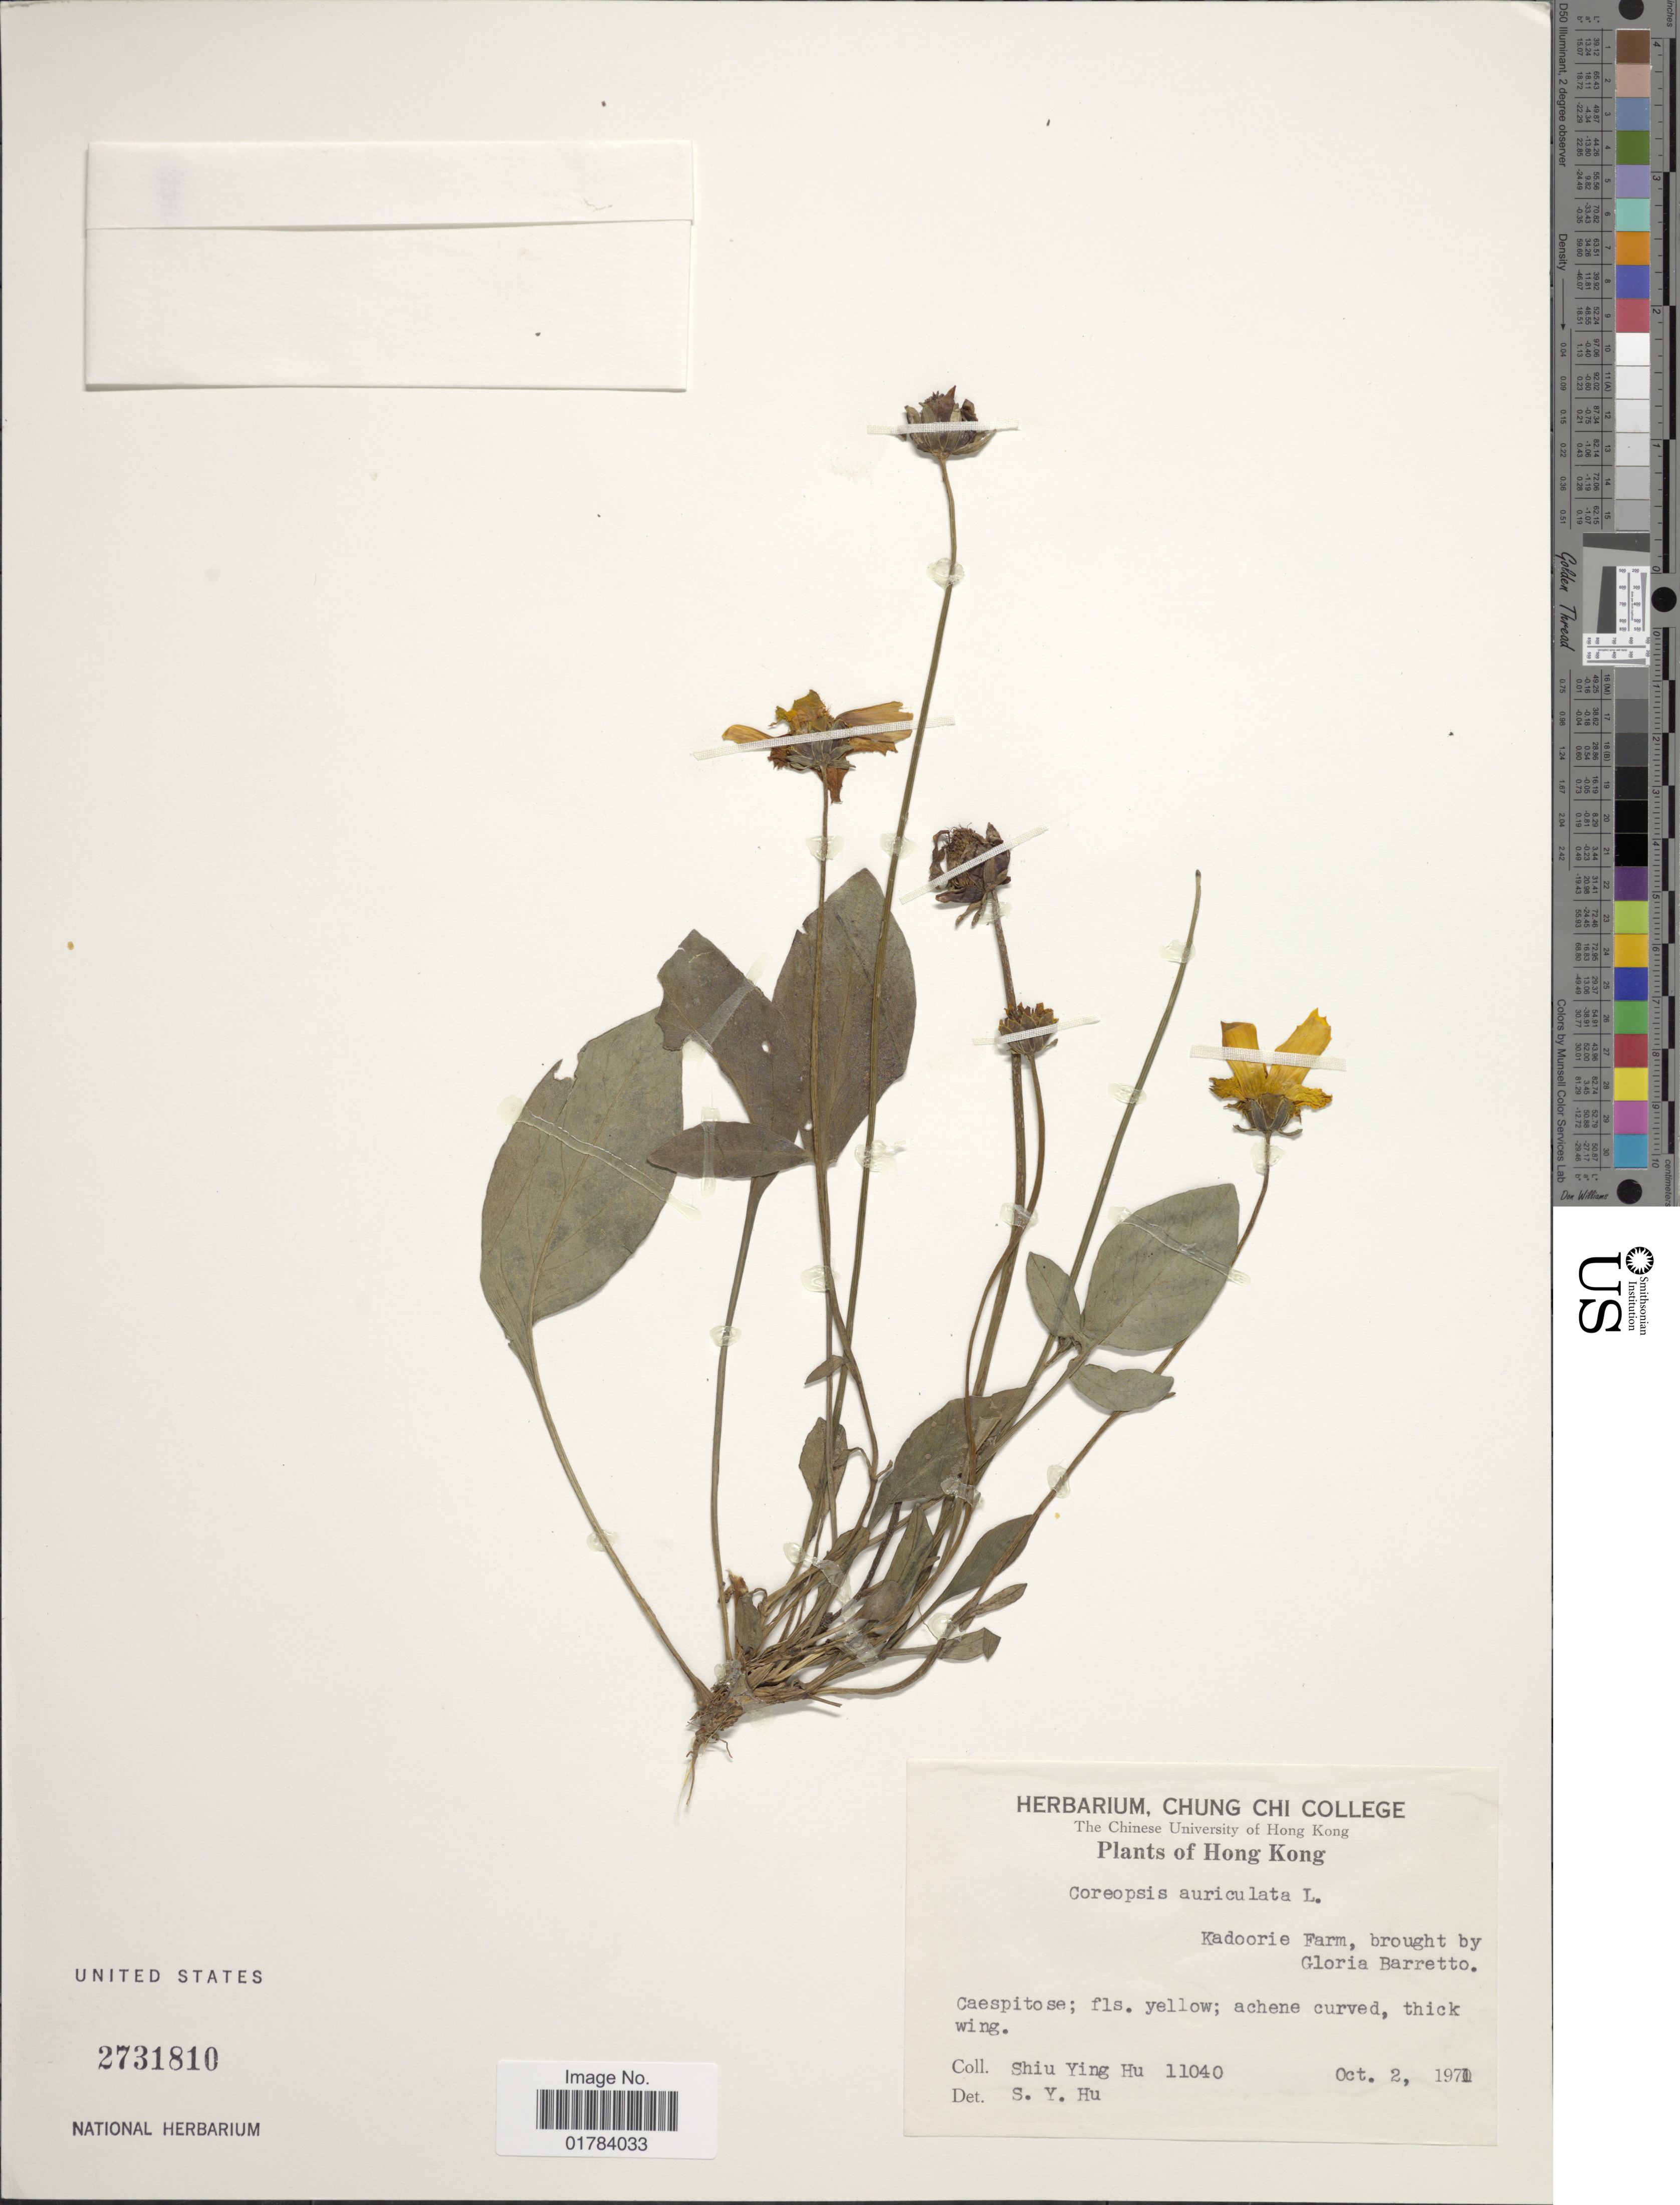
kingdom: Plantae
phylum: Tracheophyta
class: Magnoliopsida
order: Asterales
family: Asteraceae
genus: Coreopsis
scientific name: Coreopsis auriculata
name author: L.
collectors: S. Y. Hu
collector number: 11040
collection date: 1971-10-02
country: China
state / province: Hong Kong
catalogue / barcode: US 2731810